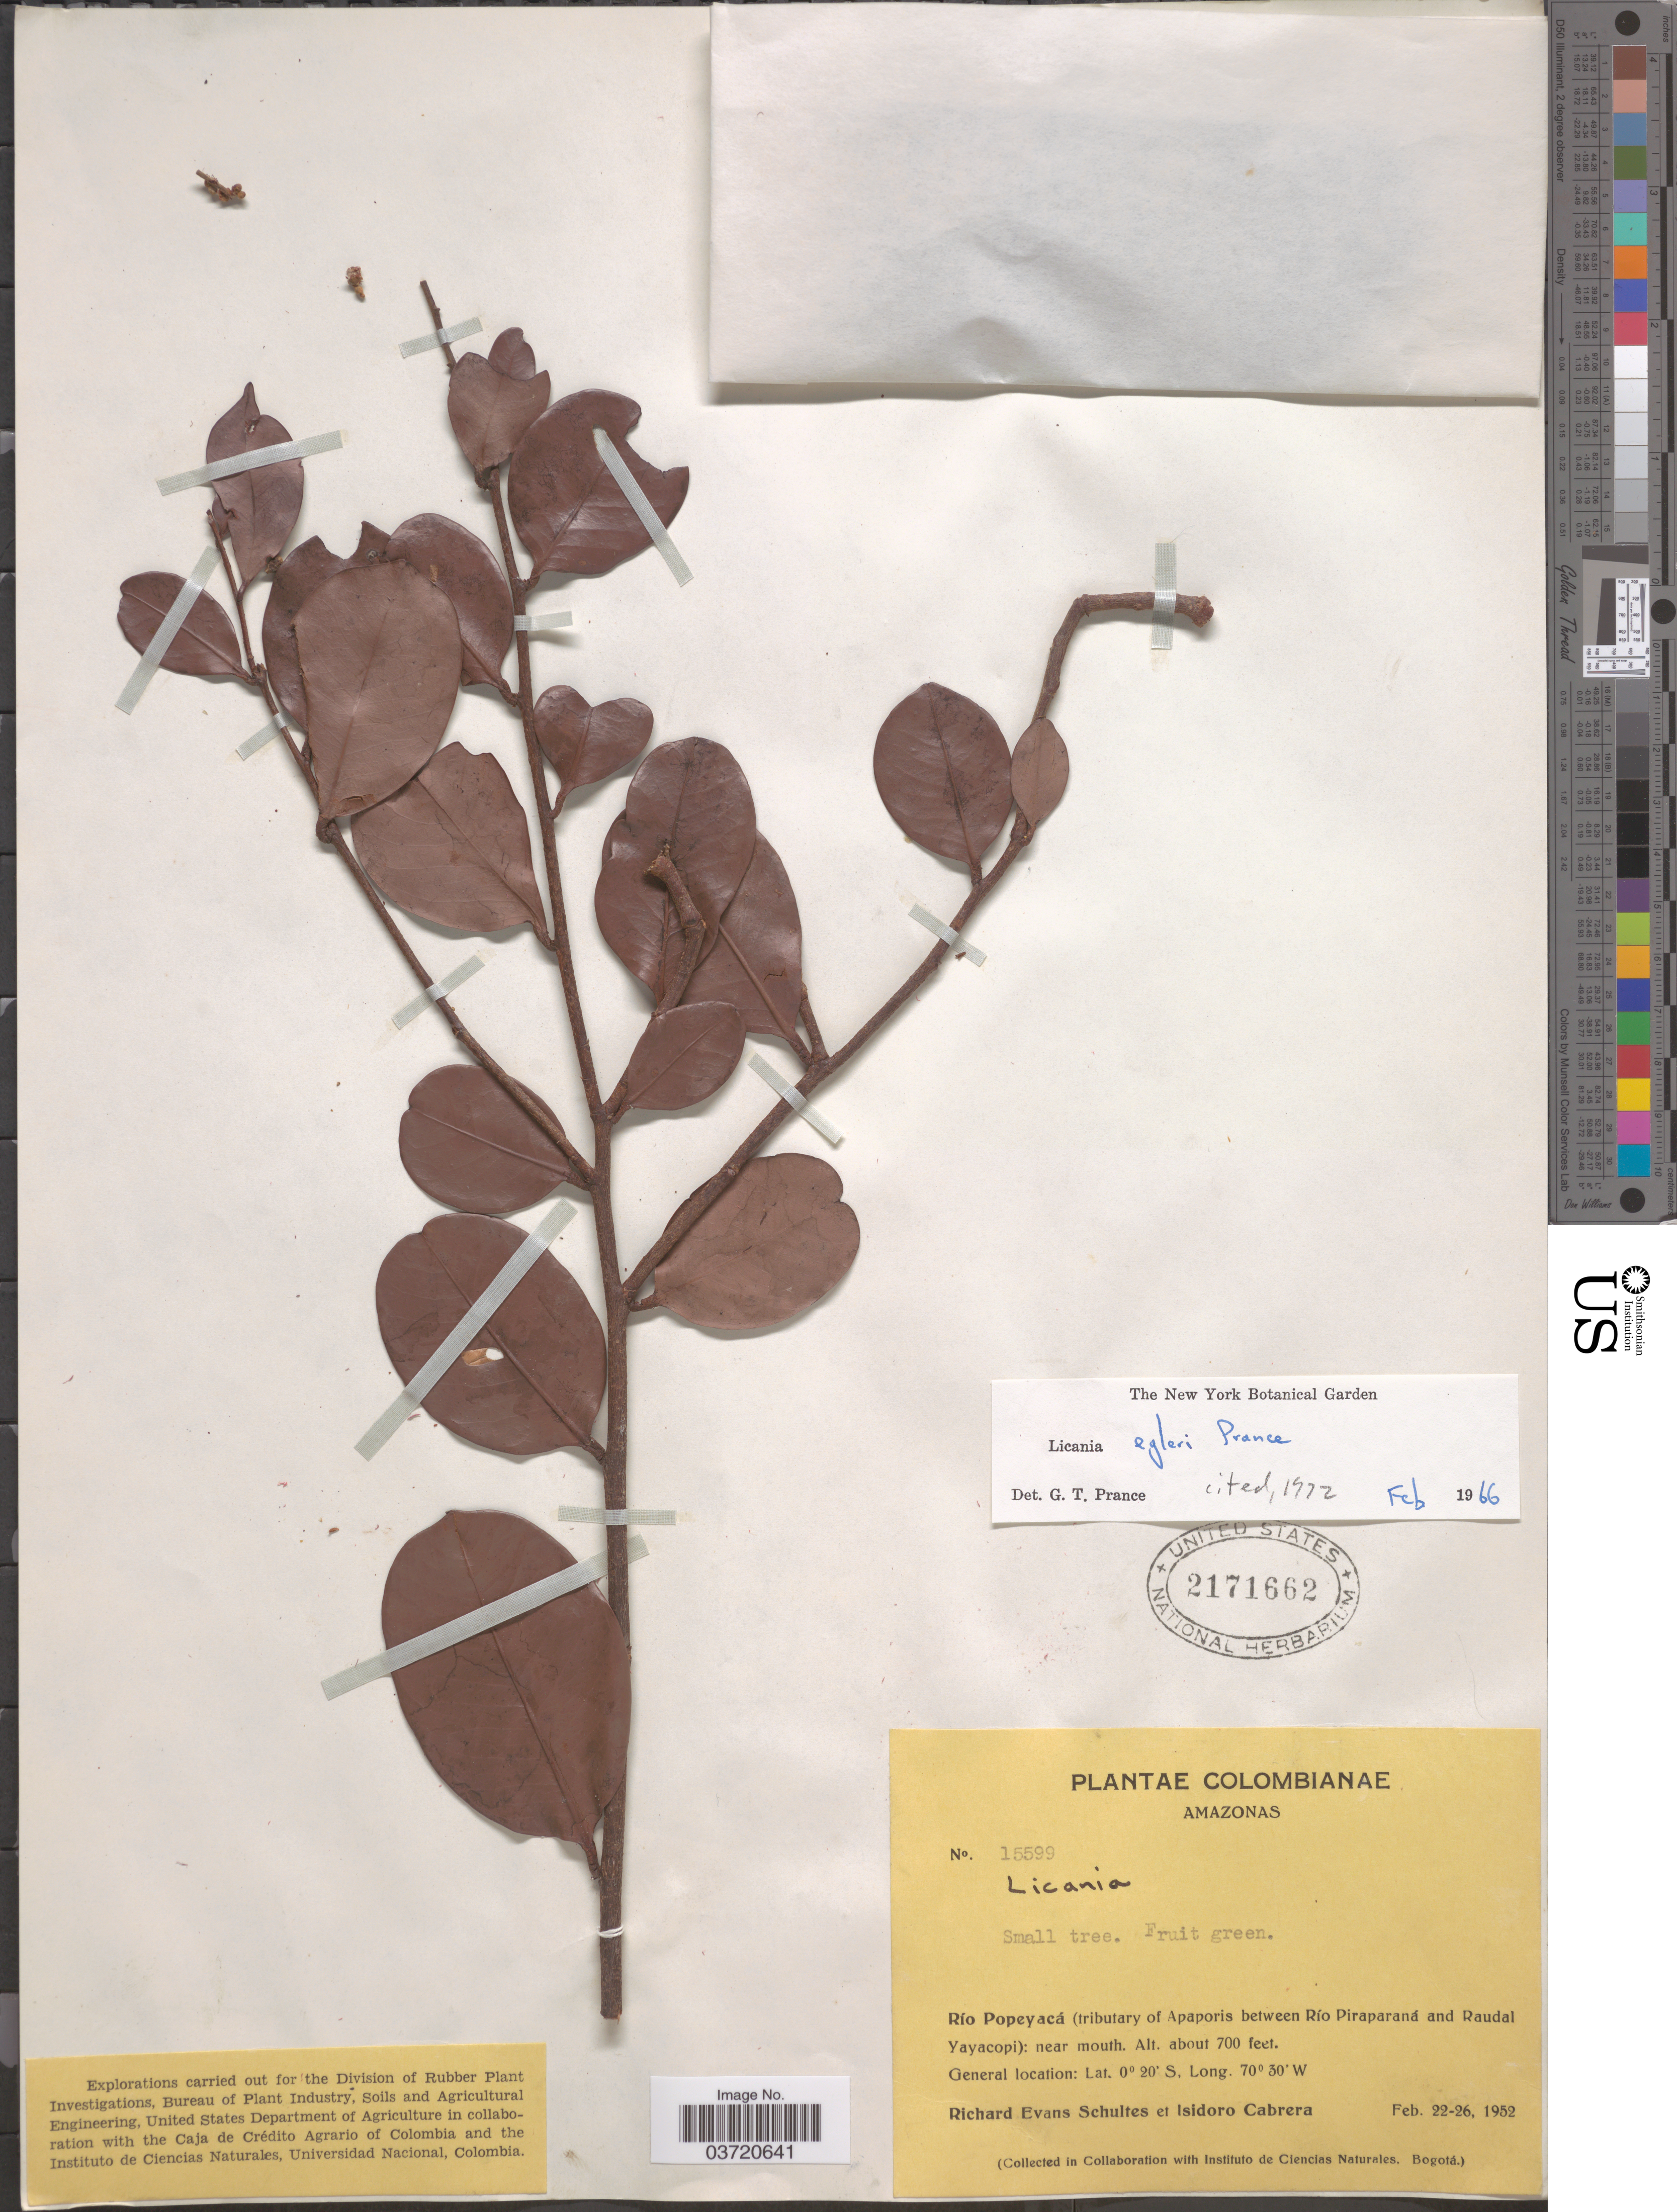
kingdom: Plantae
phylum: Tracheophyta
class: Magnoliopsida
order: Malpighiales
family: Chrysobalanaceae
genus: Moquilea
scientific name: Moquilea egleri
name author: (Prance) Sothers & Prance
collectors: R. E. Schultes & I. Cabrera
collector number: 15599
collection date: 1952-02-22/1952-02-26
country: Colombia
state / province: Amazônas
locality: Río Popeyacá (tributary of Apaporis between Río Piraparand and Raudal Yayacopi): near mouth.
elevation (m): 213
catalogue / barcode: US 2171662